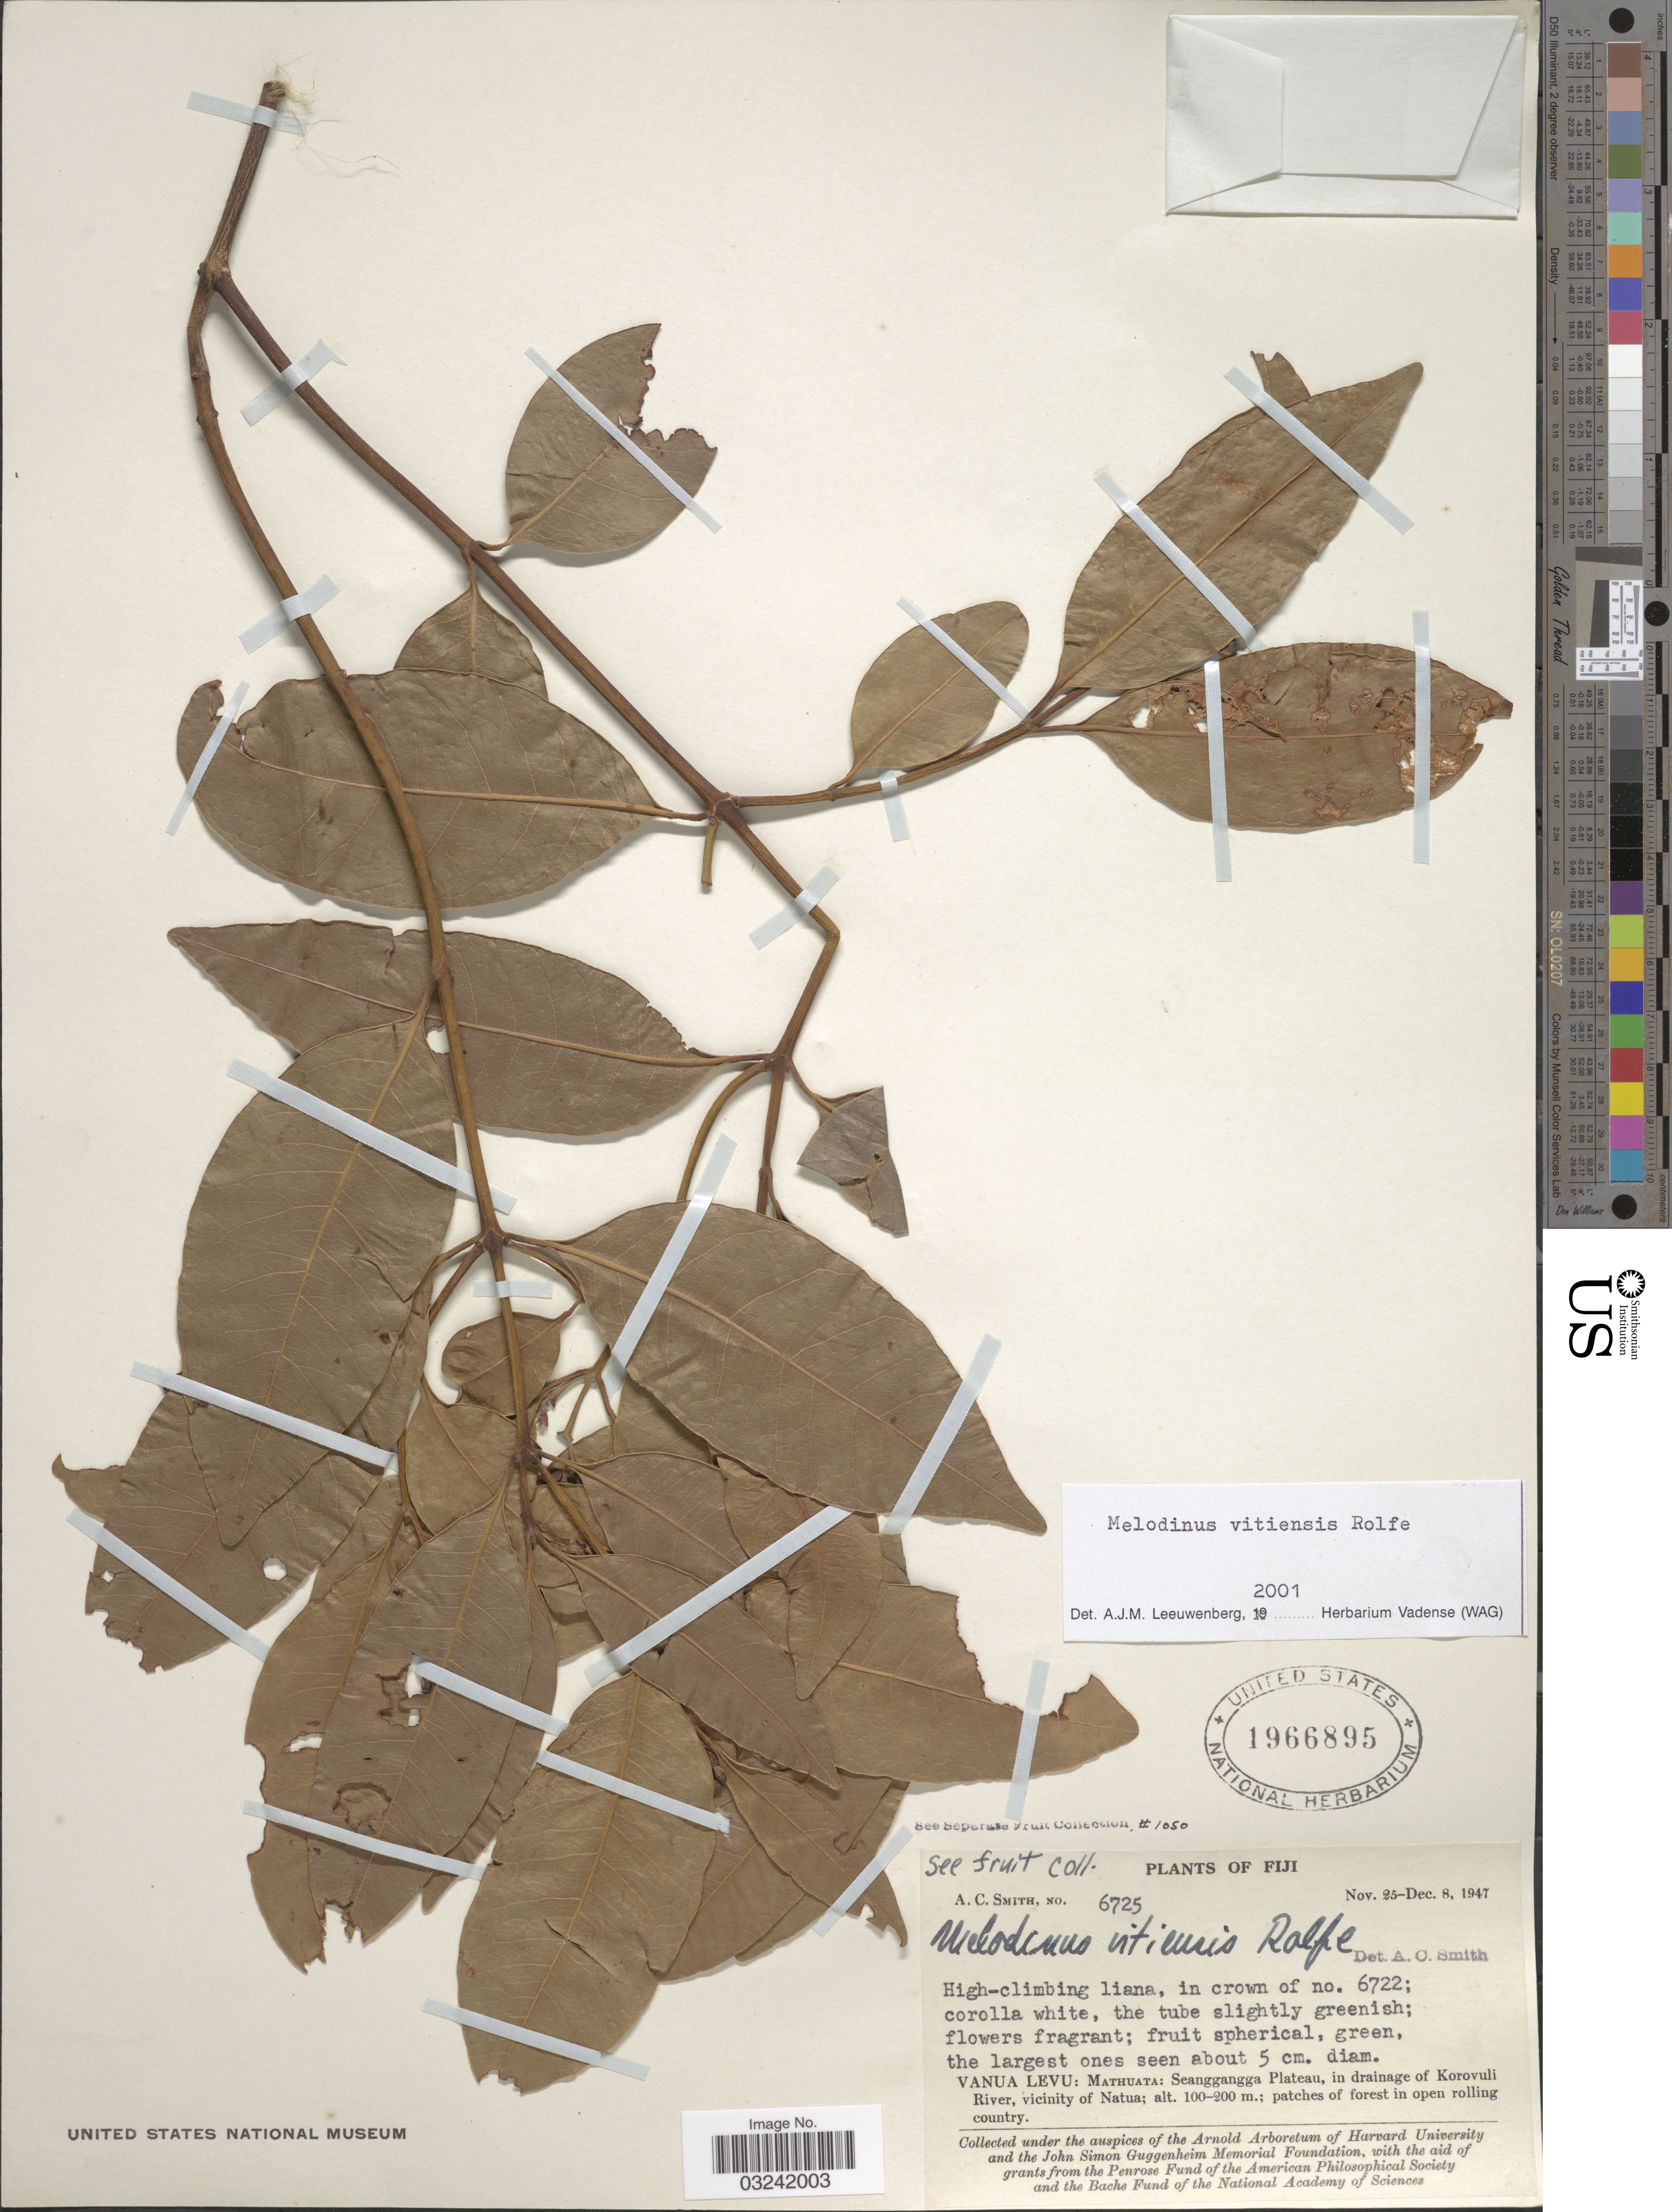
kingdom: Plantae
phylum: Tracheophyta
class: Magnoliopsida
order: Gentianales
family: Apocynaceae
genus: Melodinus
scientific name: Melodinus vitiensis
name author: Rolfe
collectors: A. C. Smith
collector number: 6725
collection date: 1947-11-25/1947-12-08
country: Fiji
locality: Vanua Levu: Mathuata: Seangganga Plateau, in drainage of Korovuli River, vicinity of Natua.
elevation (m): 100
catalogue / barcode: US 1966895